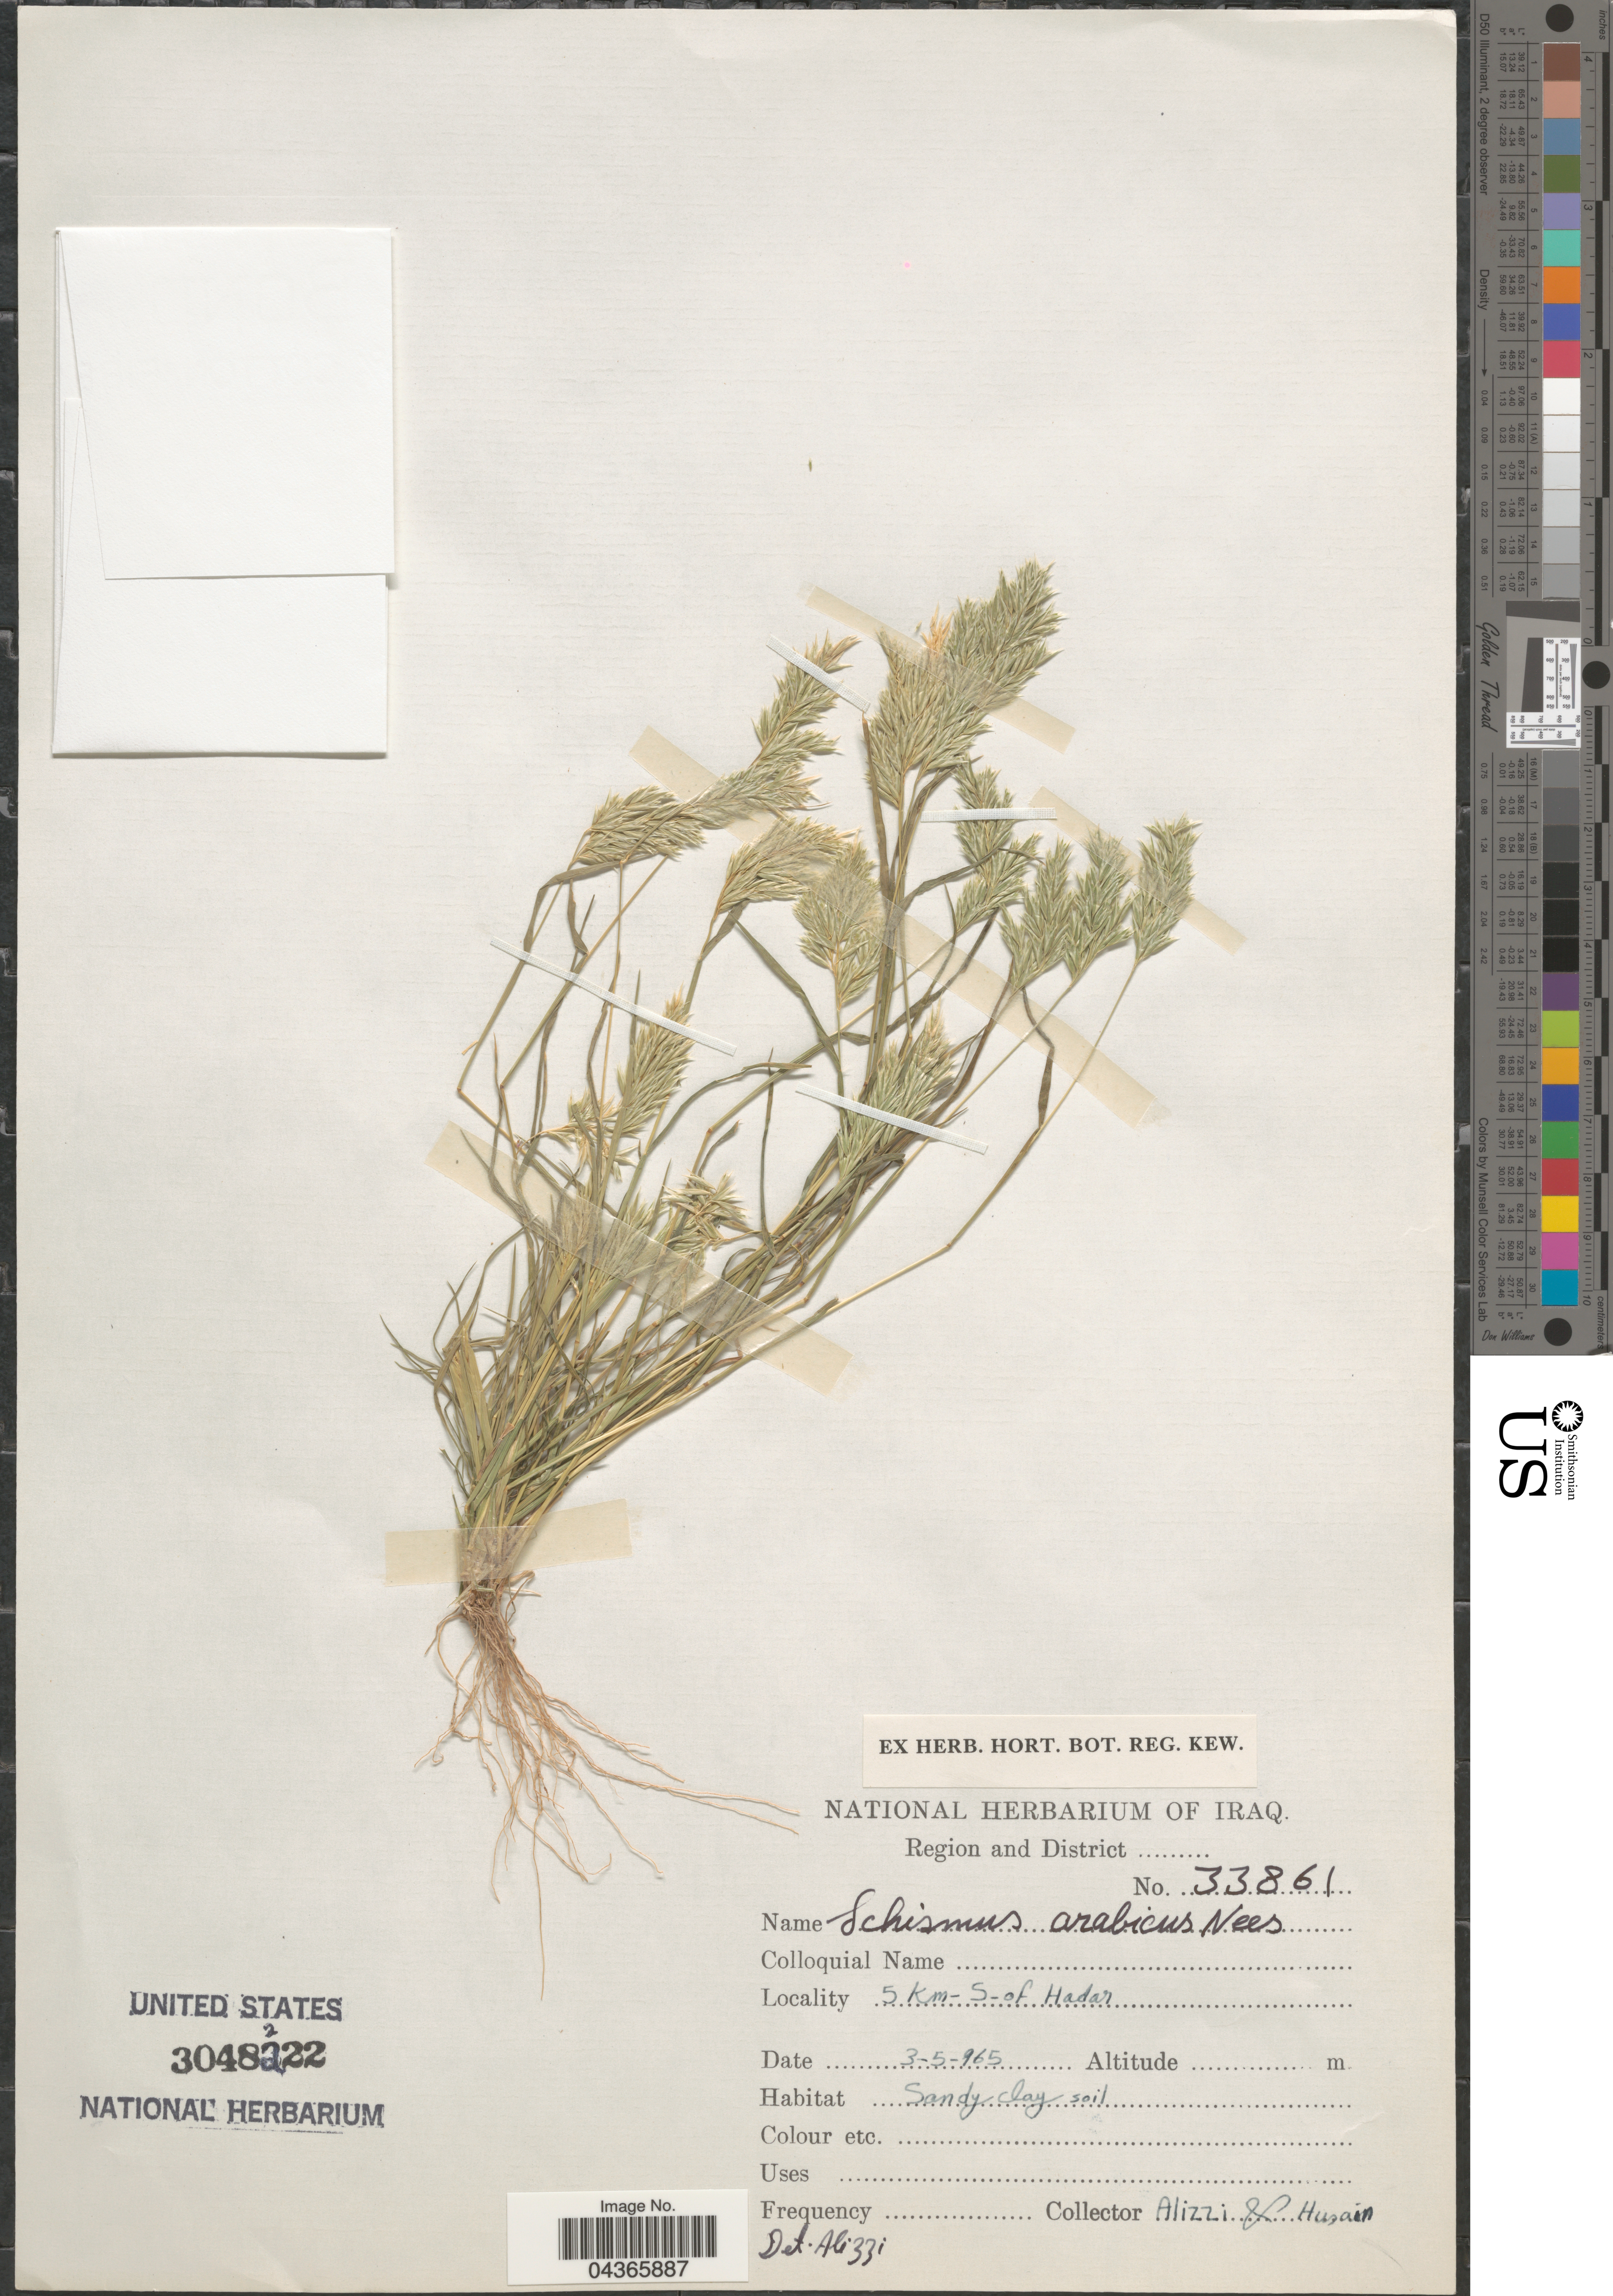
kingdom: Plantae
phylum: Tracheophyta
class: Liliopsida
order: Poales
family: Poaceae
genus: Schismus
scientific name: Schismus arabicus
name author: Nees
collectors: Alizzi & Husain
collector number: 33861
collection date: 1965-05-03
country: Iraq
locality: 5 km - S - of Hadar.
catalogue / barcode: US 3048222